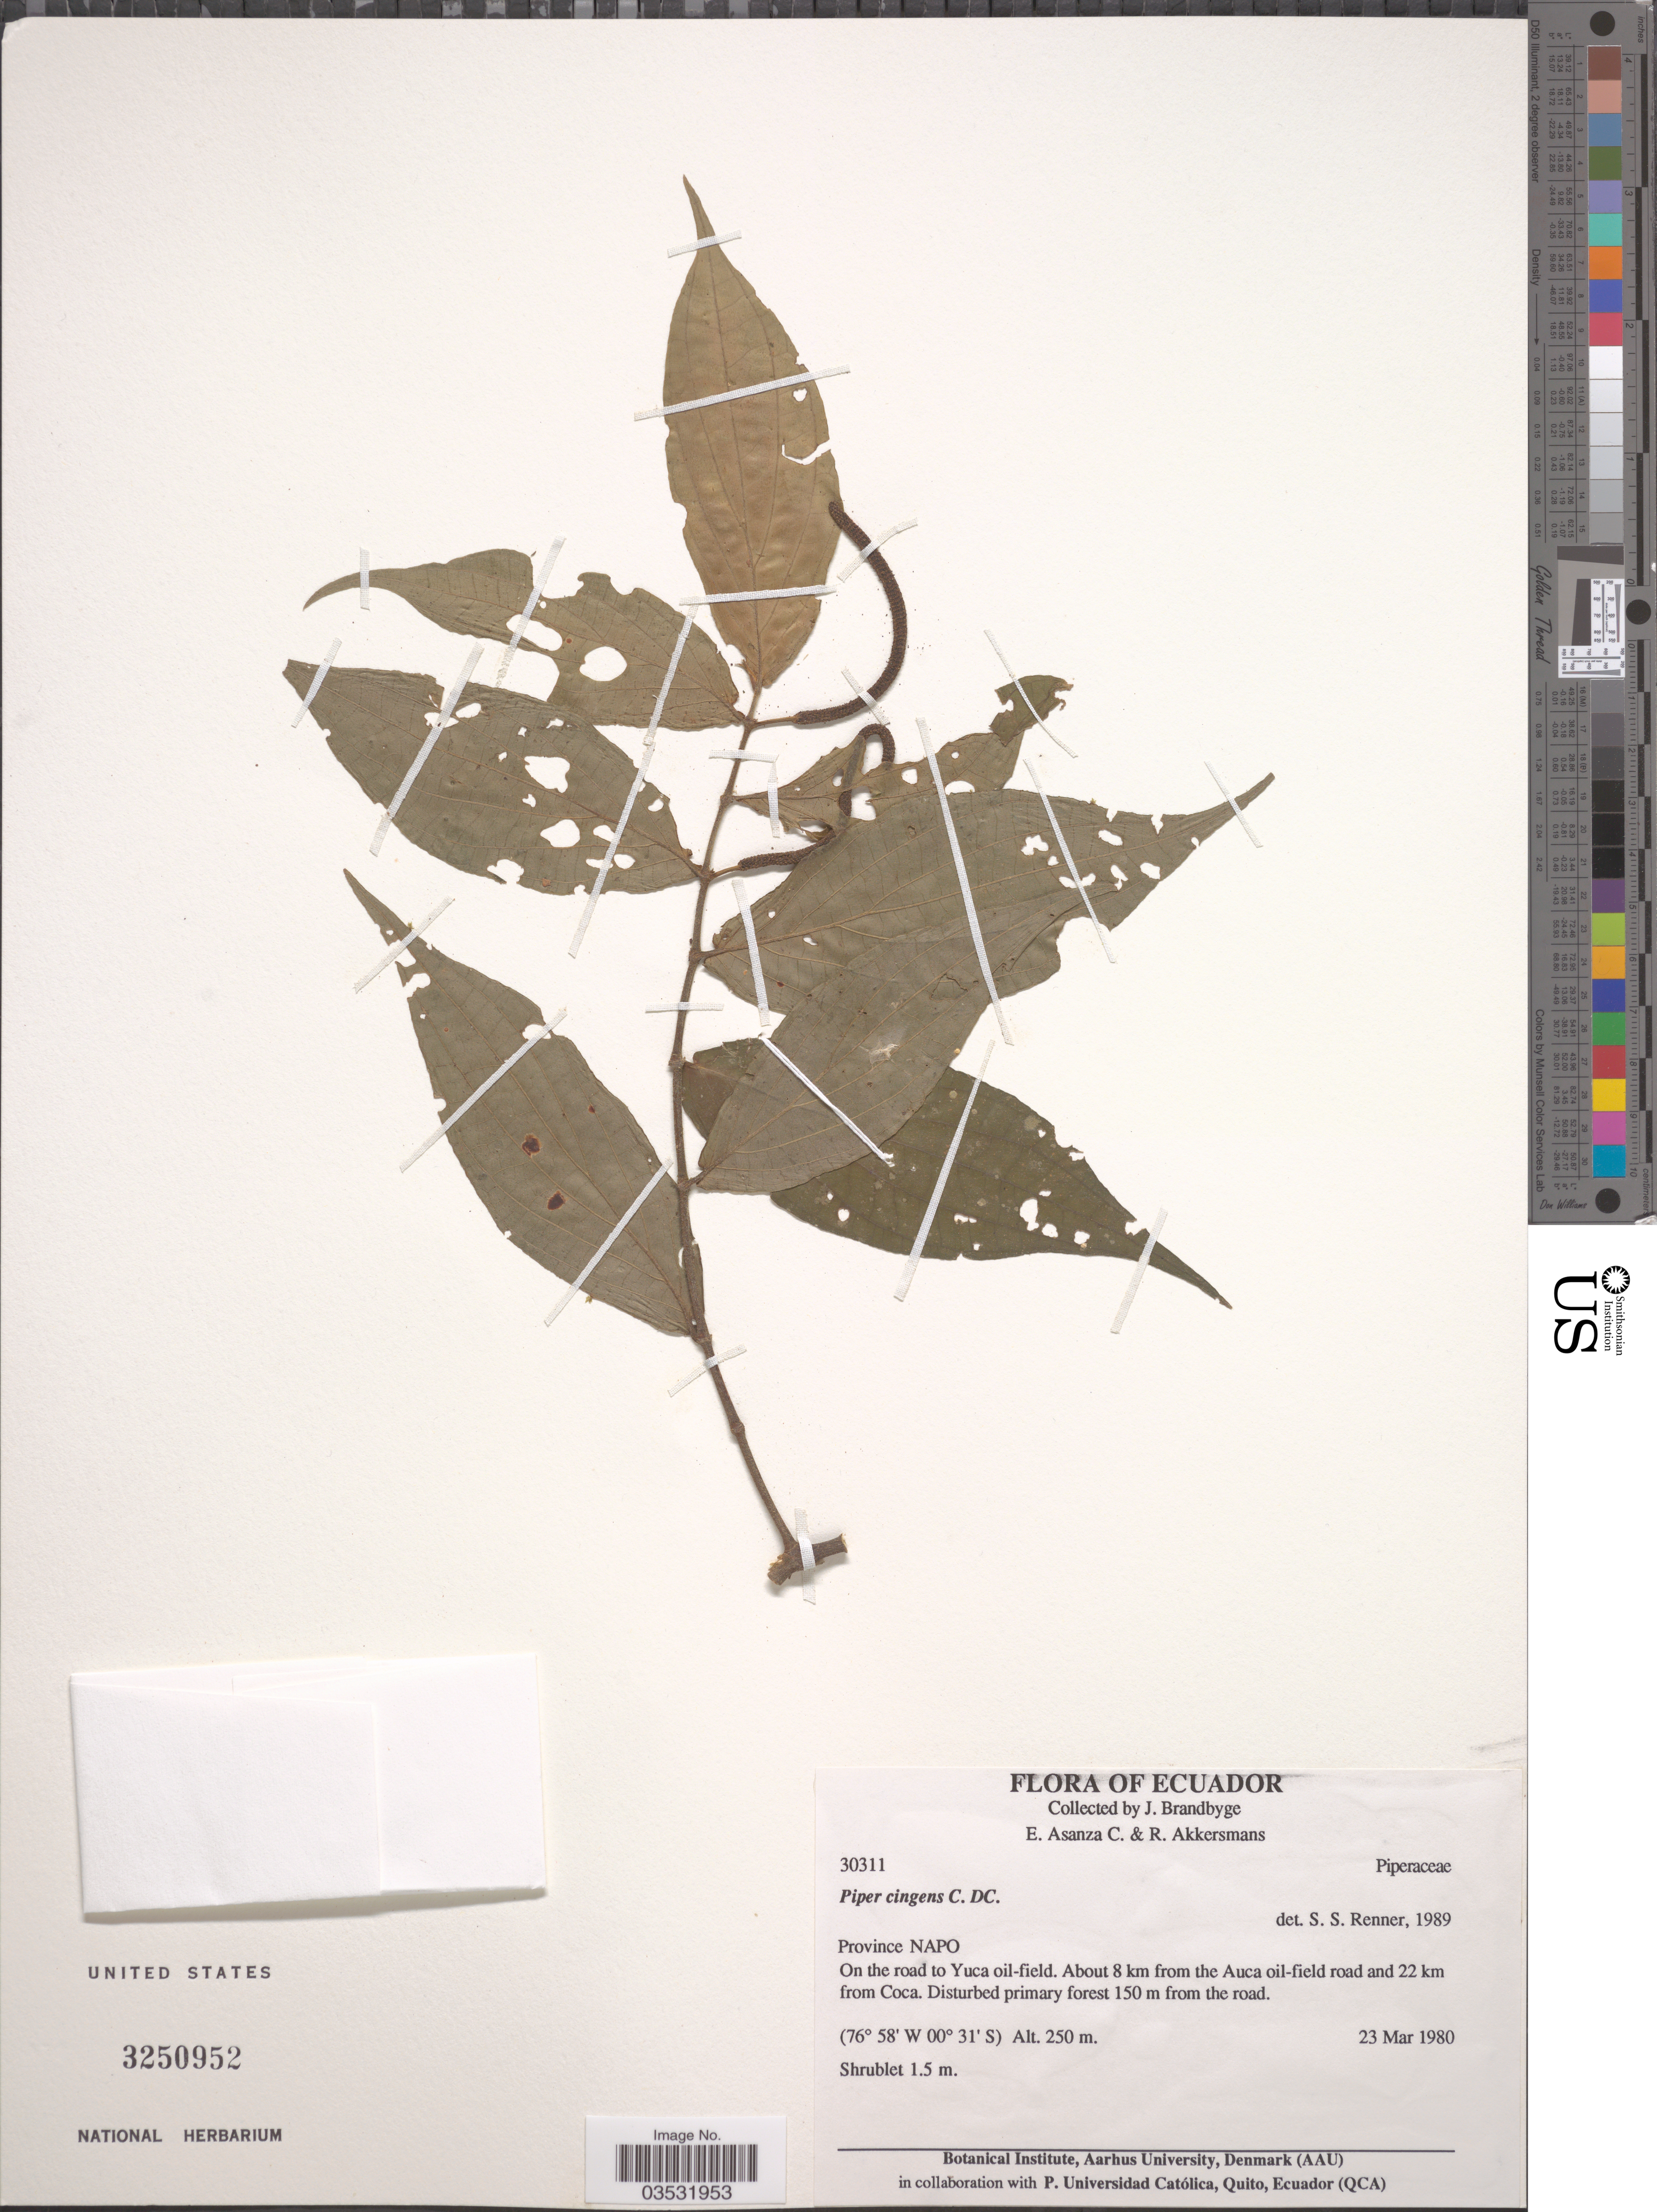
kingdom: Plantae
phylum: Tracheophyta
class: Magnoliopsida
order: Piperales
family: Piperaceae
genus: Piper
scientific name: Piper cingens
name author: C. DC.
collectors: J. Brandbyge, E. Asanza C. & R. Akkersmans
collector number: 30311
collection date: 1980-03-23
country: Ecuador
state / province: Napo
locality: On the road to Yuca oil-field. About 8 km from the Auca oil-field road and 22 km from Coca. Disturbed primary forest 150 m from the road.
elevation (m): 250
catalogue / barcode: US 3250952